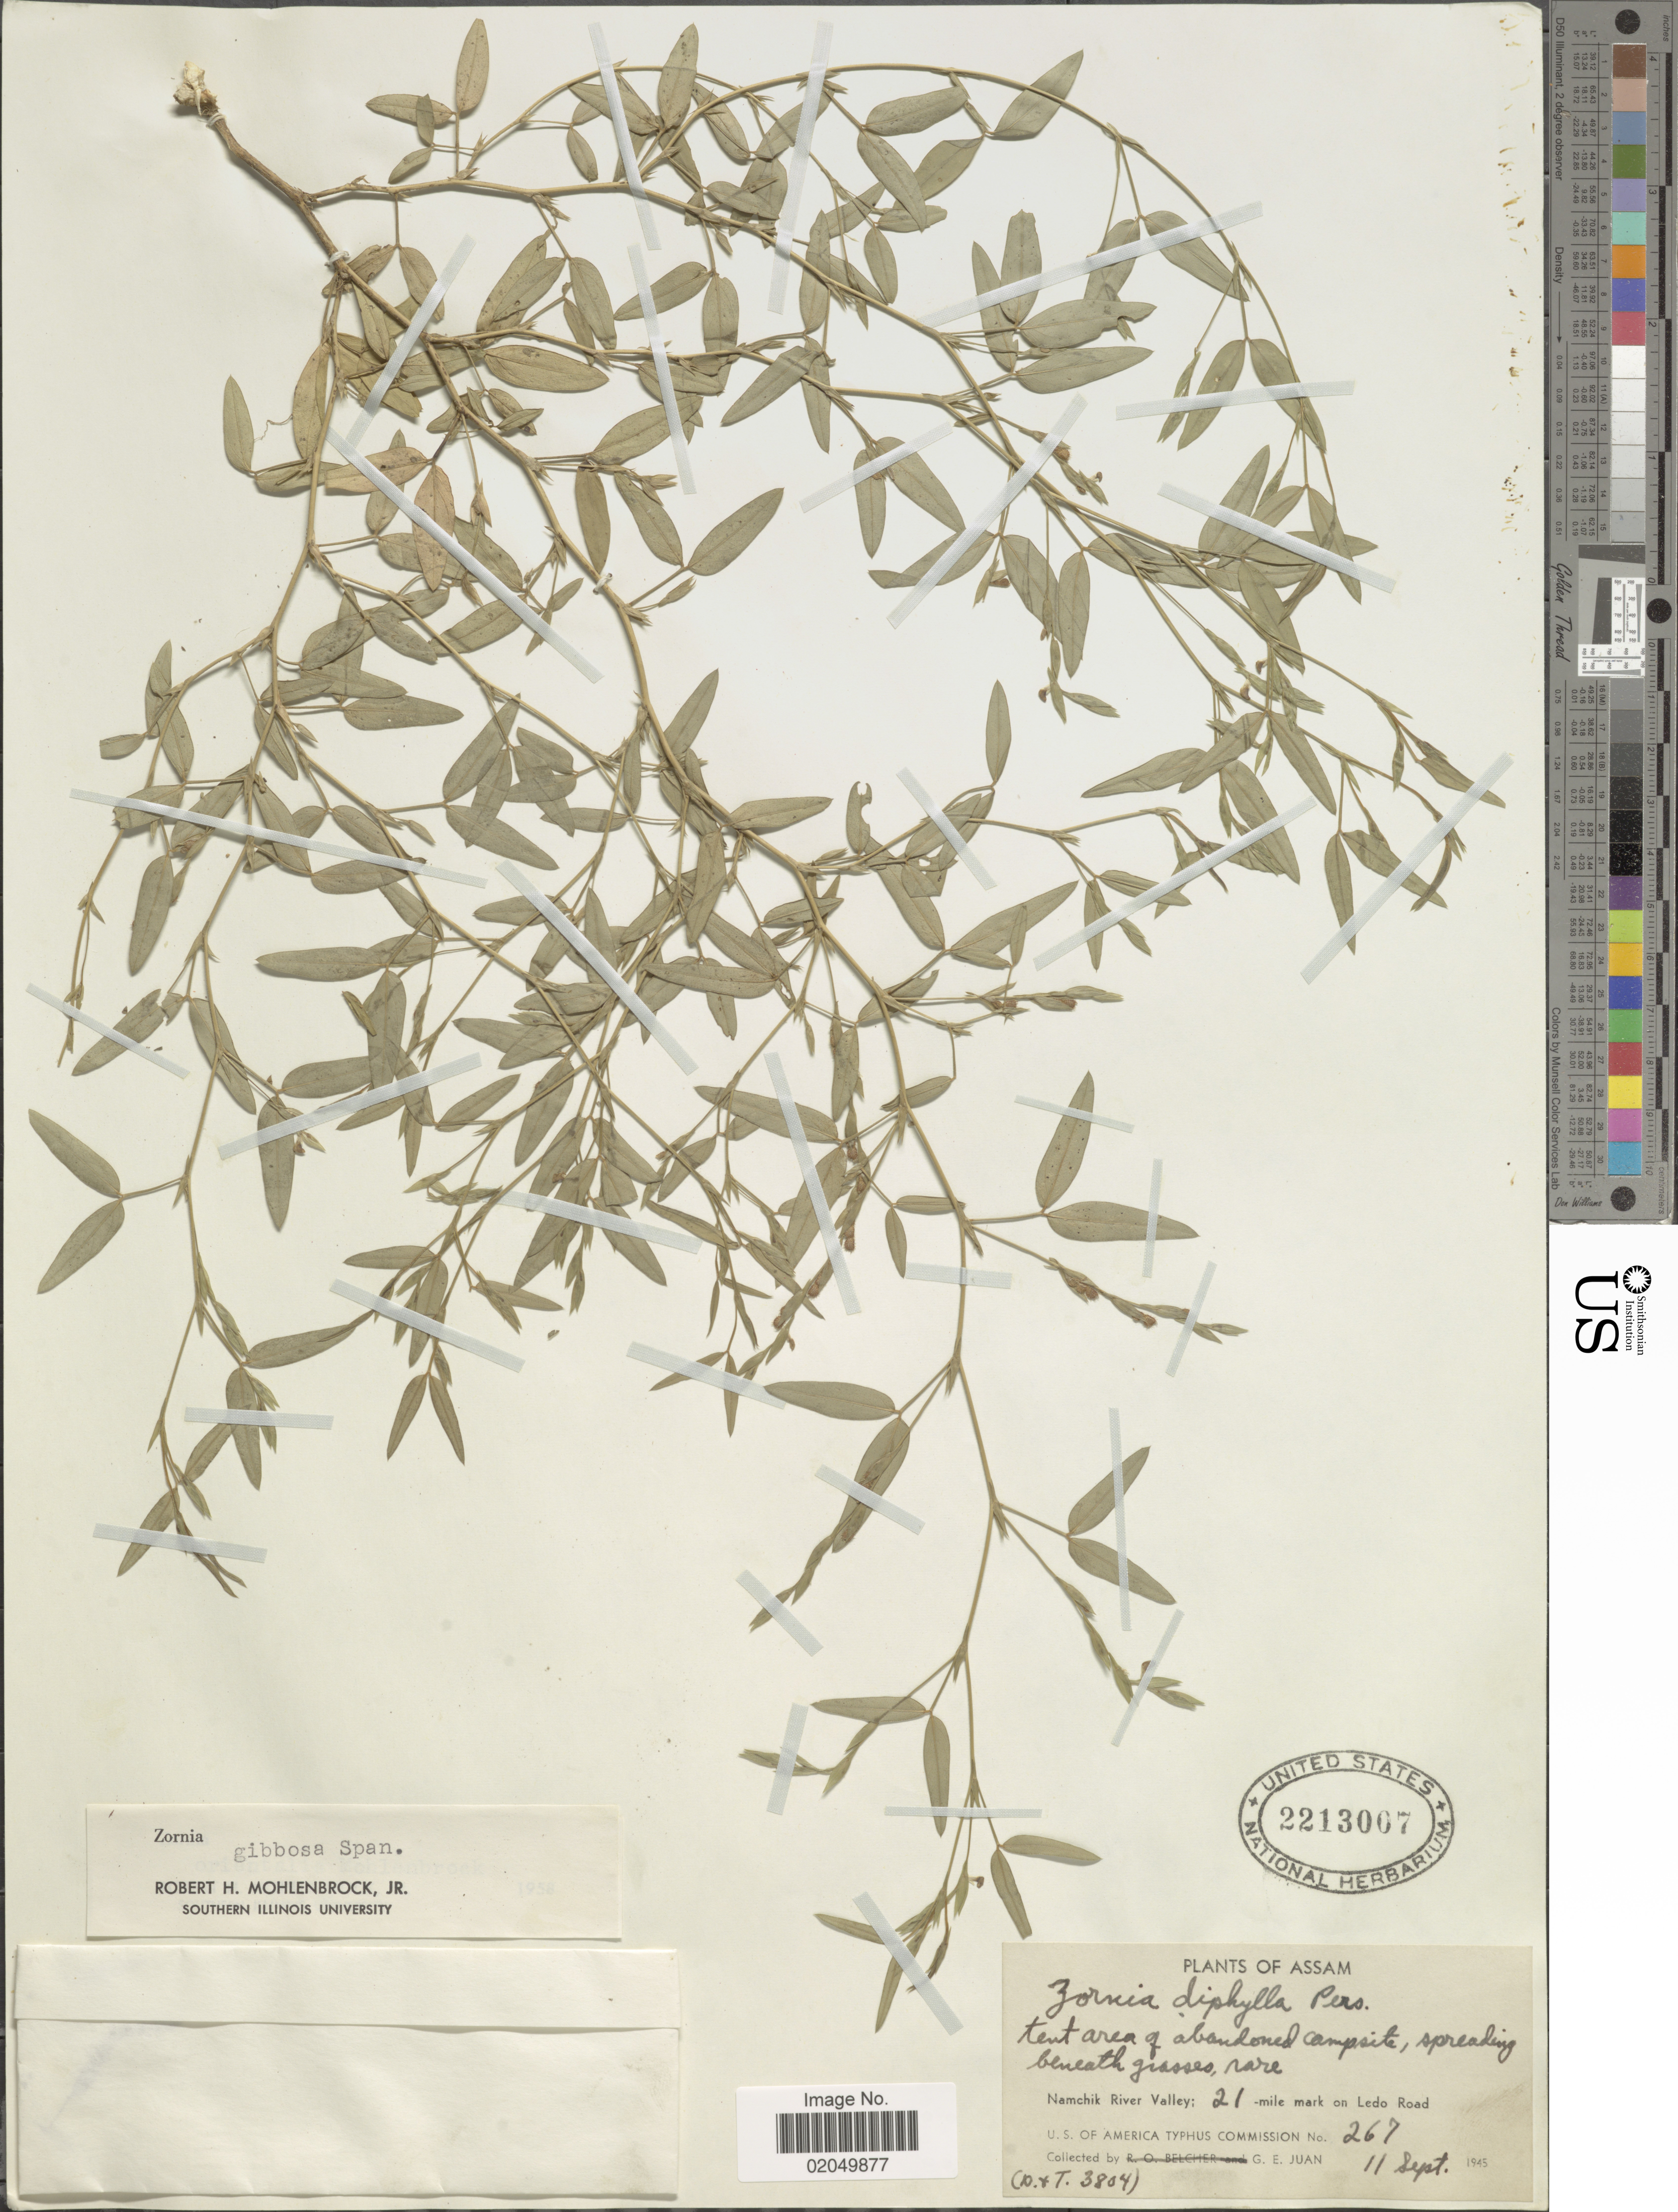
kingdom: Plantae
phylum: Tracheophyta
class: Magnoliopsida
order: Fabales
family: Fabaceae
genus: Zornia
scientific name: Zornia gibbosa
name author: Spanoghe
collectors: G. Juan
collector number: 267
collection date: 1945-09-11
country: India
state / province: Assam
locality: Namchik River Valley, 21 mile mark on Ledo Road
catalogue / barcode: US 2213007